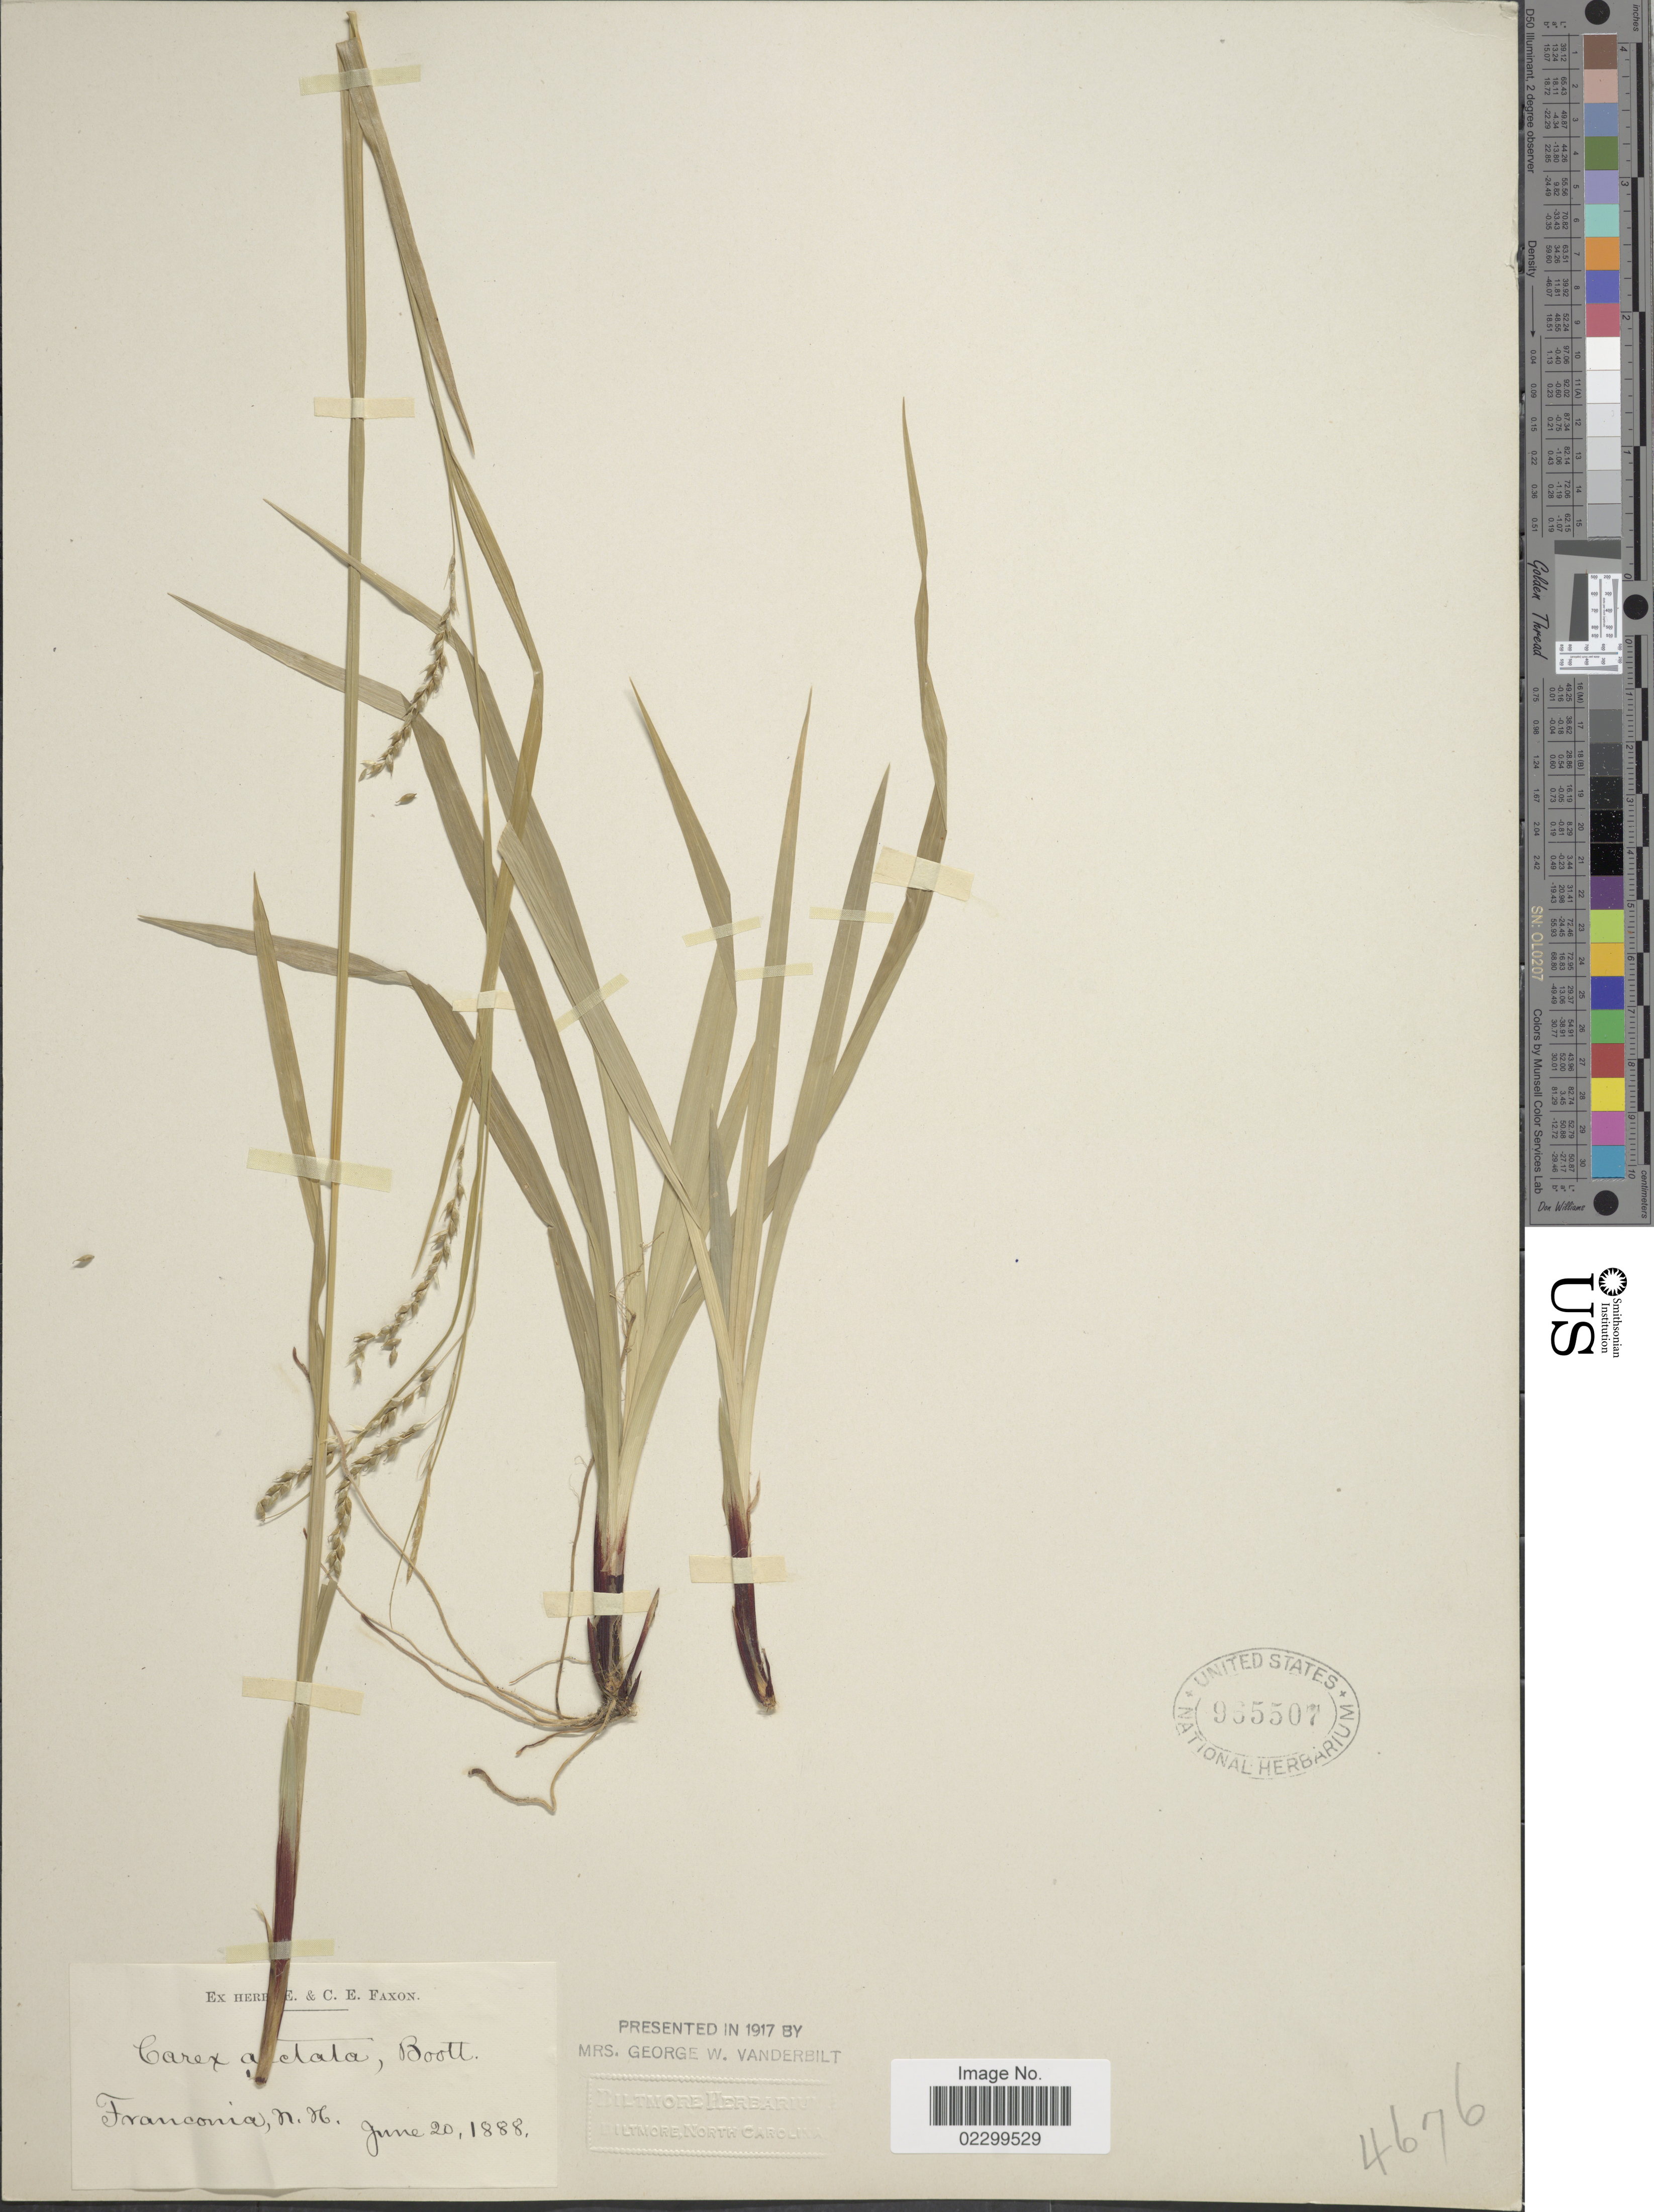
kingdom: Plantae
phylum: Tracheophyta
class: Liliopsida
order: Poales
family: Cyperaceae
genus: Carex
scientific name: Carex arctata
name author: Boott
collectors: ex herb. E. & C.E. Faxon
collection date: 1888-06-20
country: United States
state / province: New Hampshire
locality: Franconia.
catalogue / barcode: US 965507